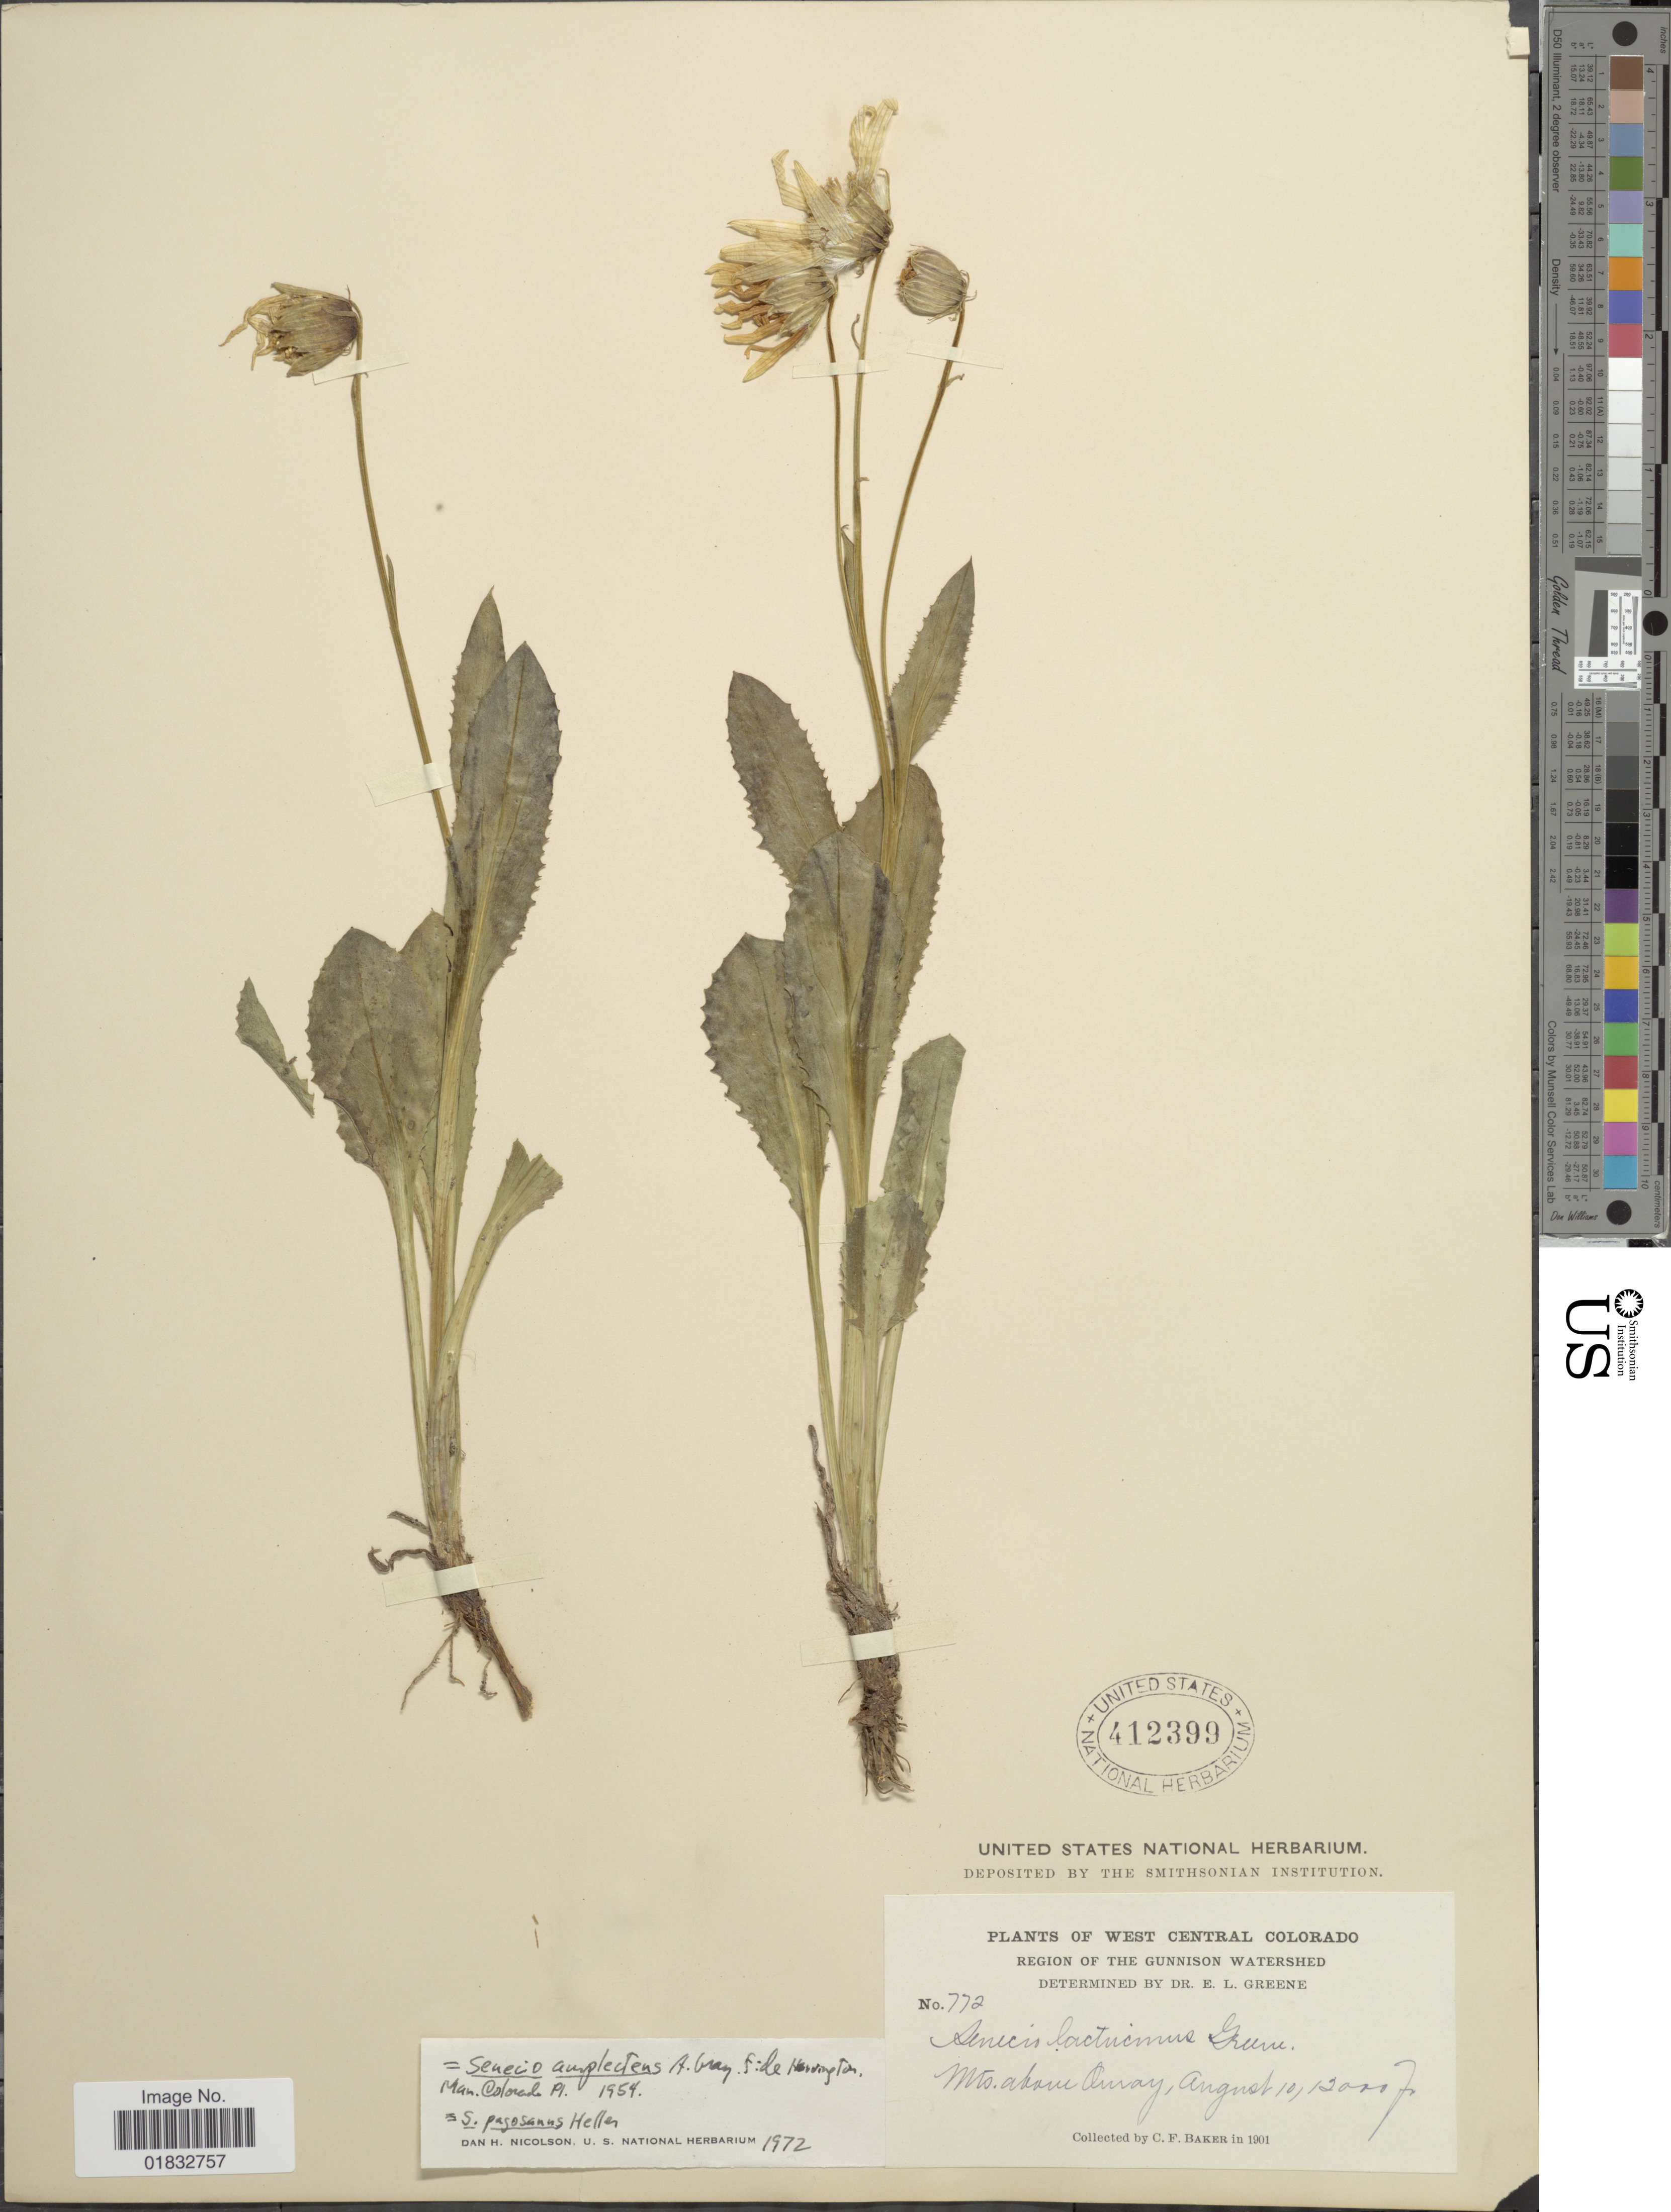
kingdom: Plantae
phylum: Tracheophyta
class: Magnoliopsida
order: Asterales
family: Asteraceae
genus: Senecio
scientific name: Senecio amplectens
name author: A. Gray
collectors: C. F. Baker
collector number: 772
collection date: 1901-08-10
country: United States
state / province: Colorado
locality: West Central Colorado, Region of The Gunnison Watershed, Mts above Quray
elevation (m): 3658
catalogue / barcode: US 412399